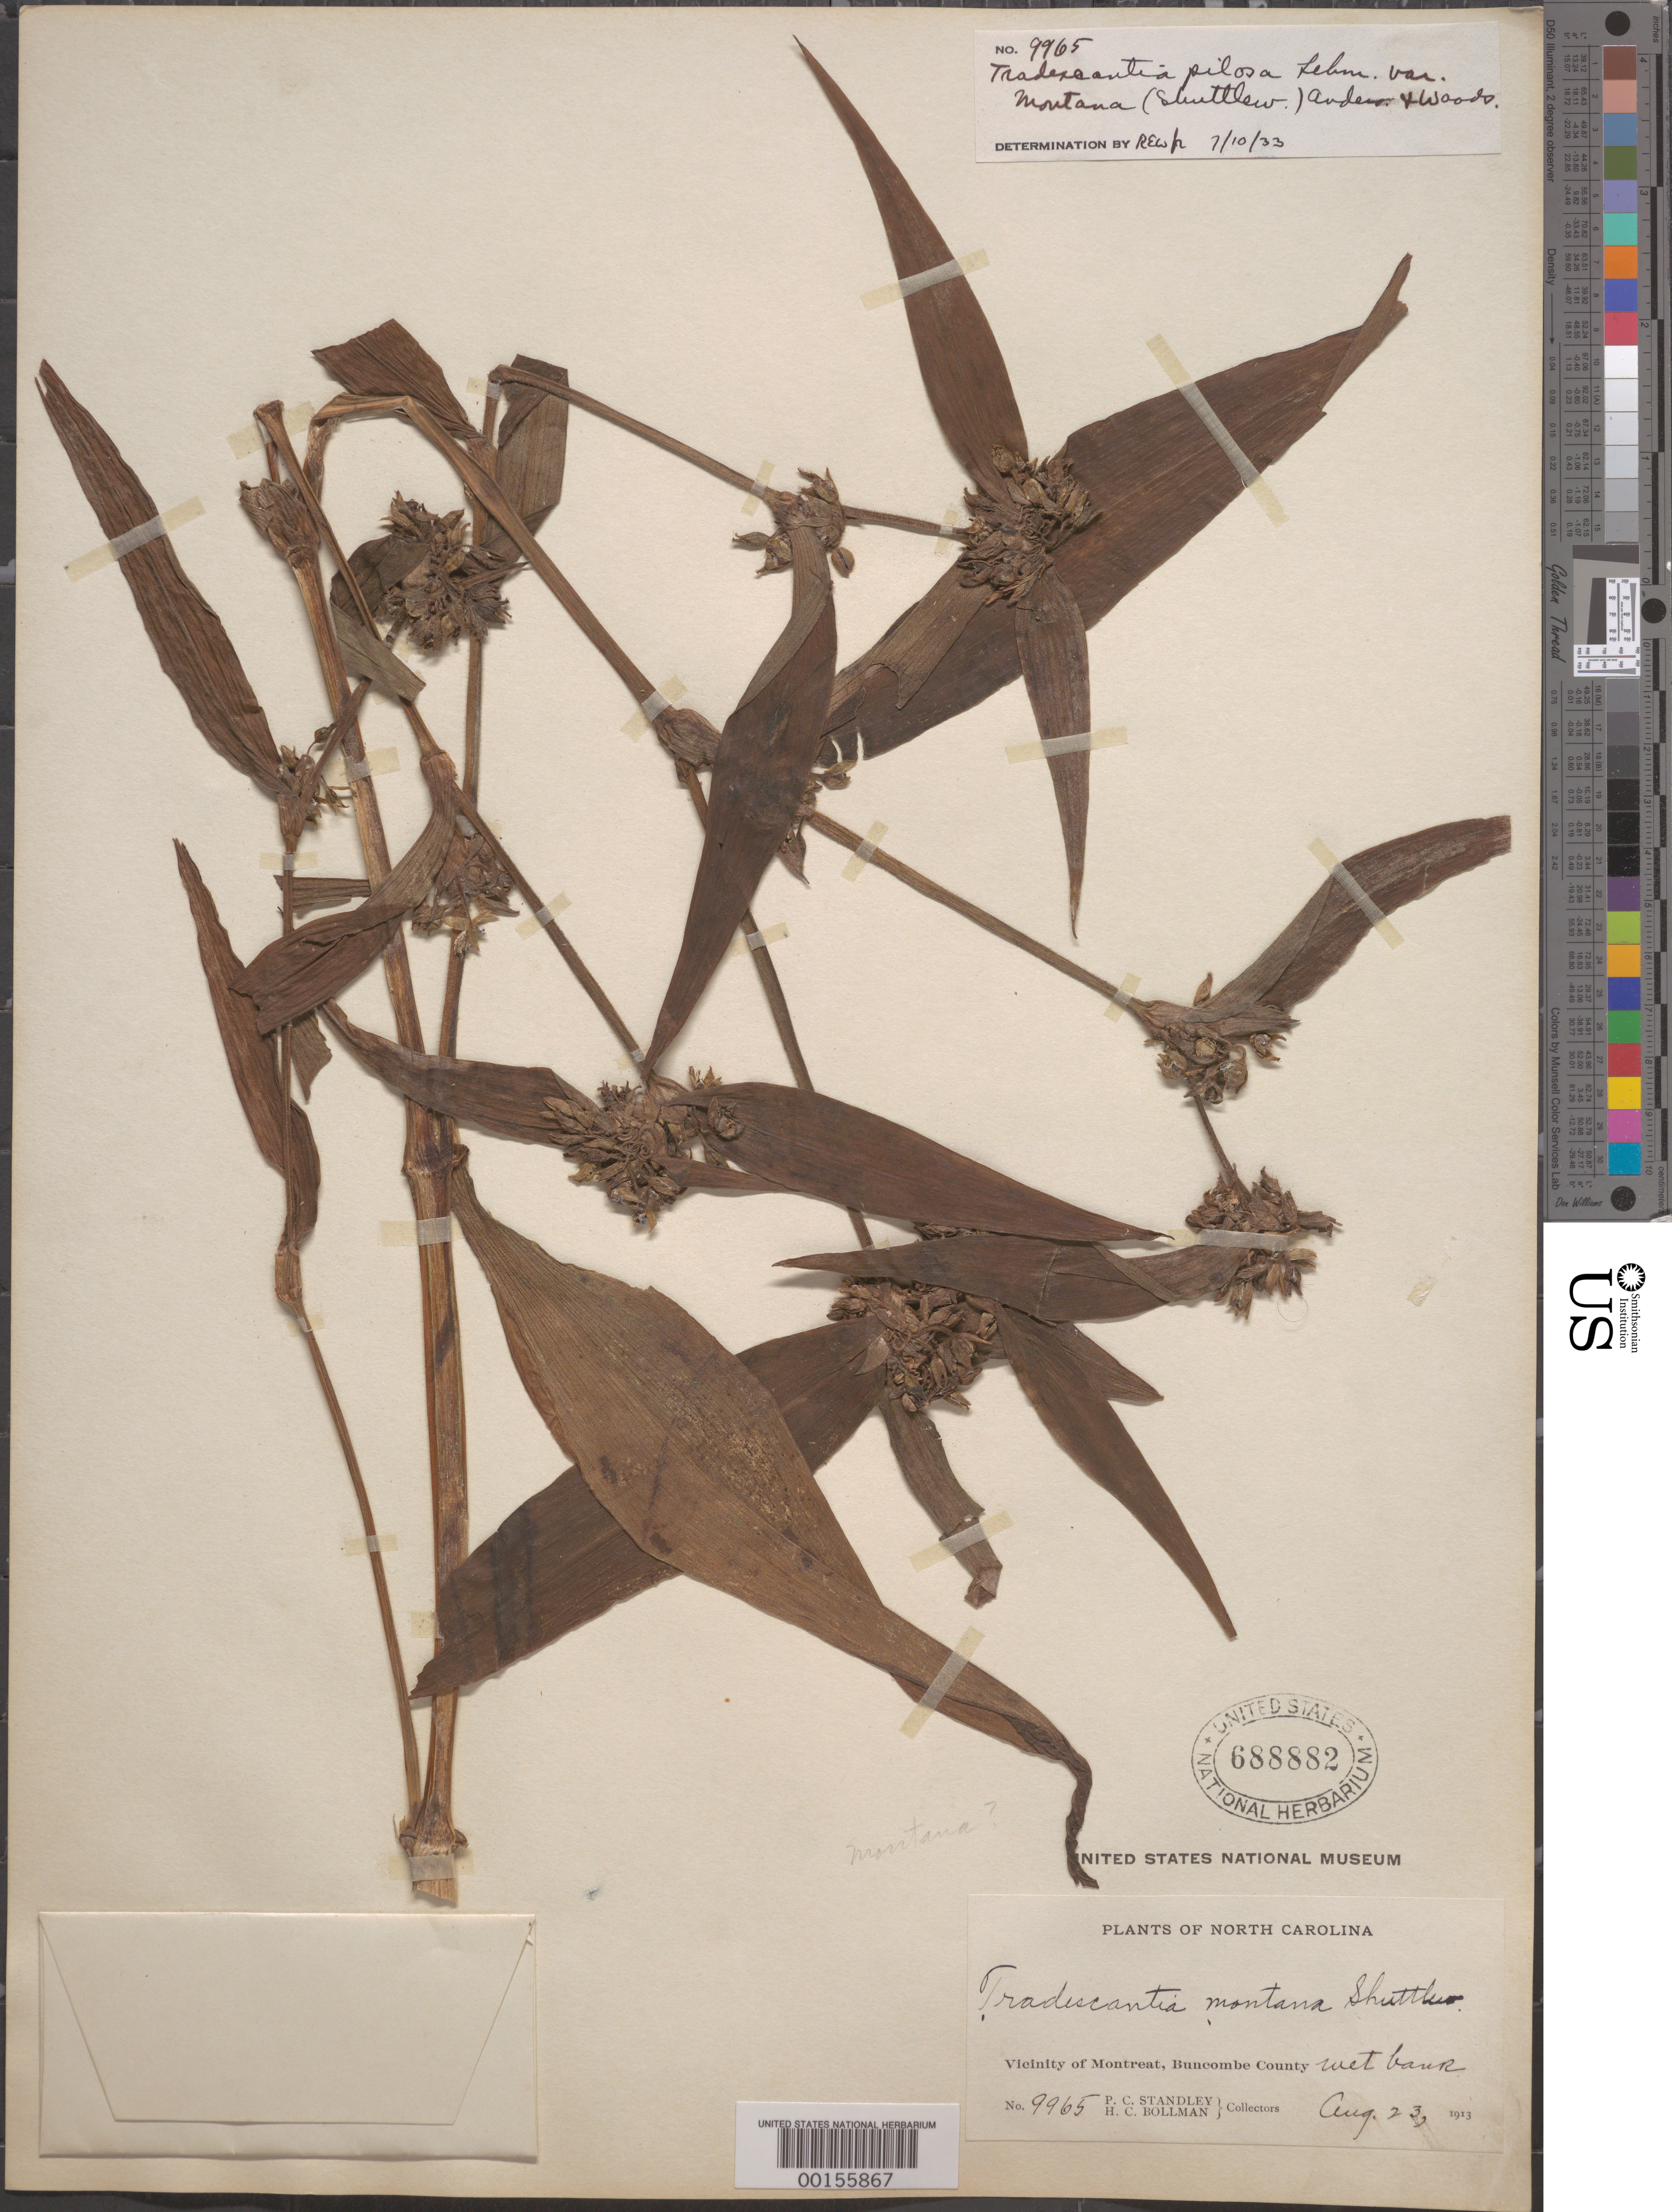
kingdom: Plantae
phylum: Tracheophyta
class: Liliopsida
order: Commelinales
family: Commelinaceae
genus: Tradescantia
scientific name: Tradescantia subaspera var. montana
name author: (Shuttlew. ex Small & Vail) E.S. Anderson & Woodson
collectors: P. C. Standley & H. C. Bollman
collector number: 9965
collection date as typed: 23 Aug 1913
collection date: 1913-08-23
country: United States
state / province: North Carolina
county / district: Buncombe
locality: Near montreat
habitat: Wet bank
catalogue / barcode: US 688882